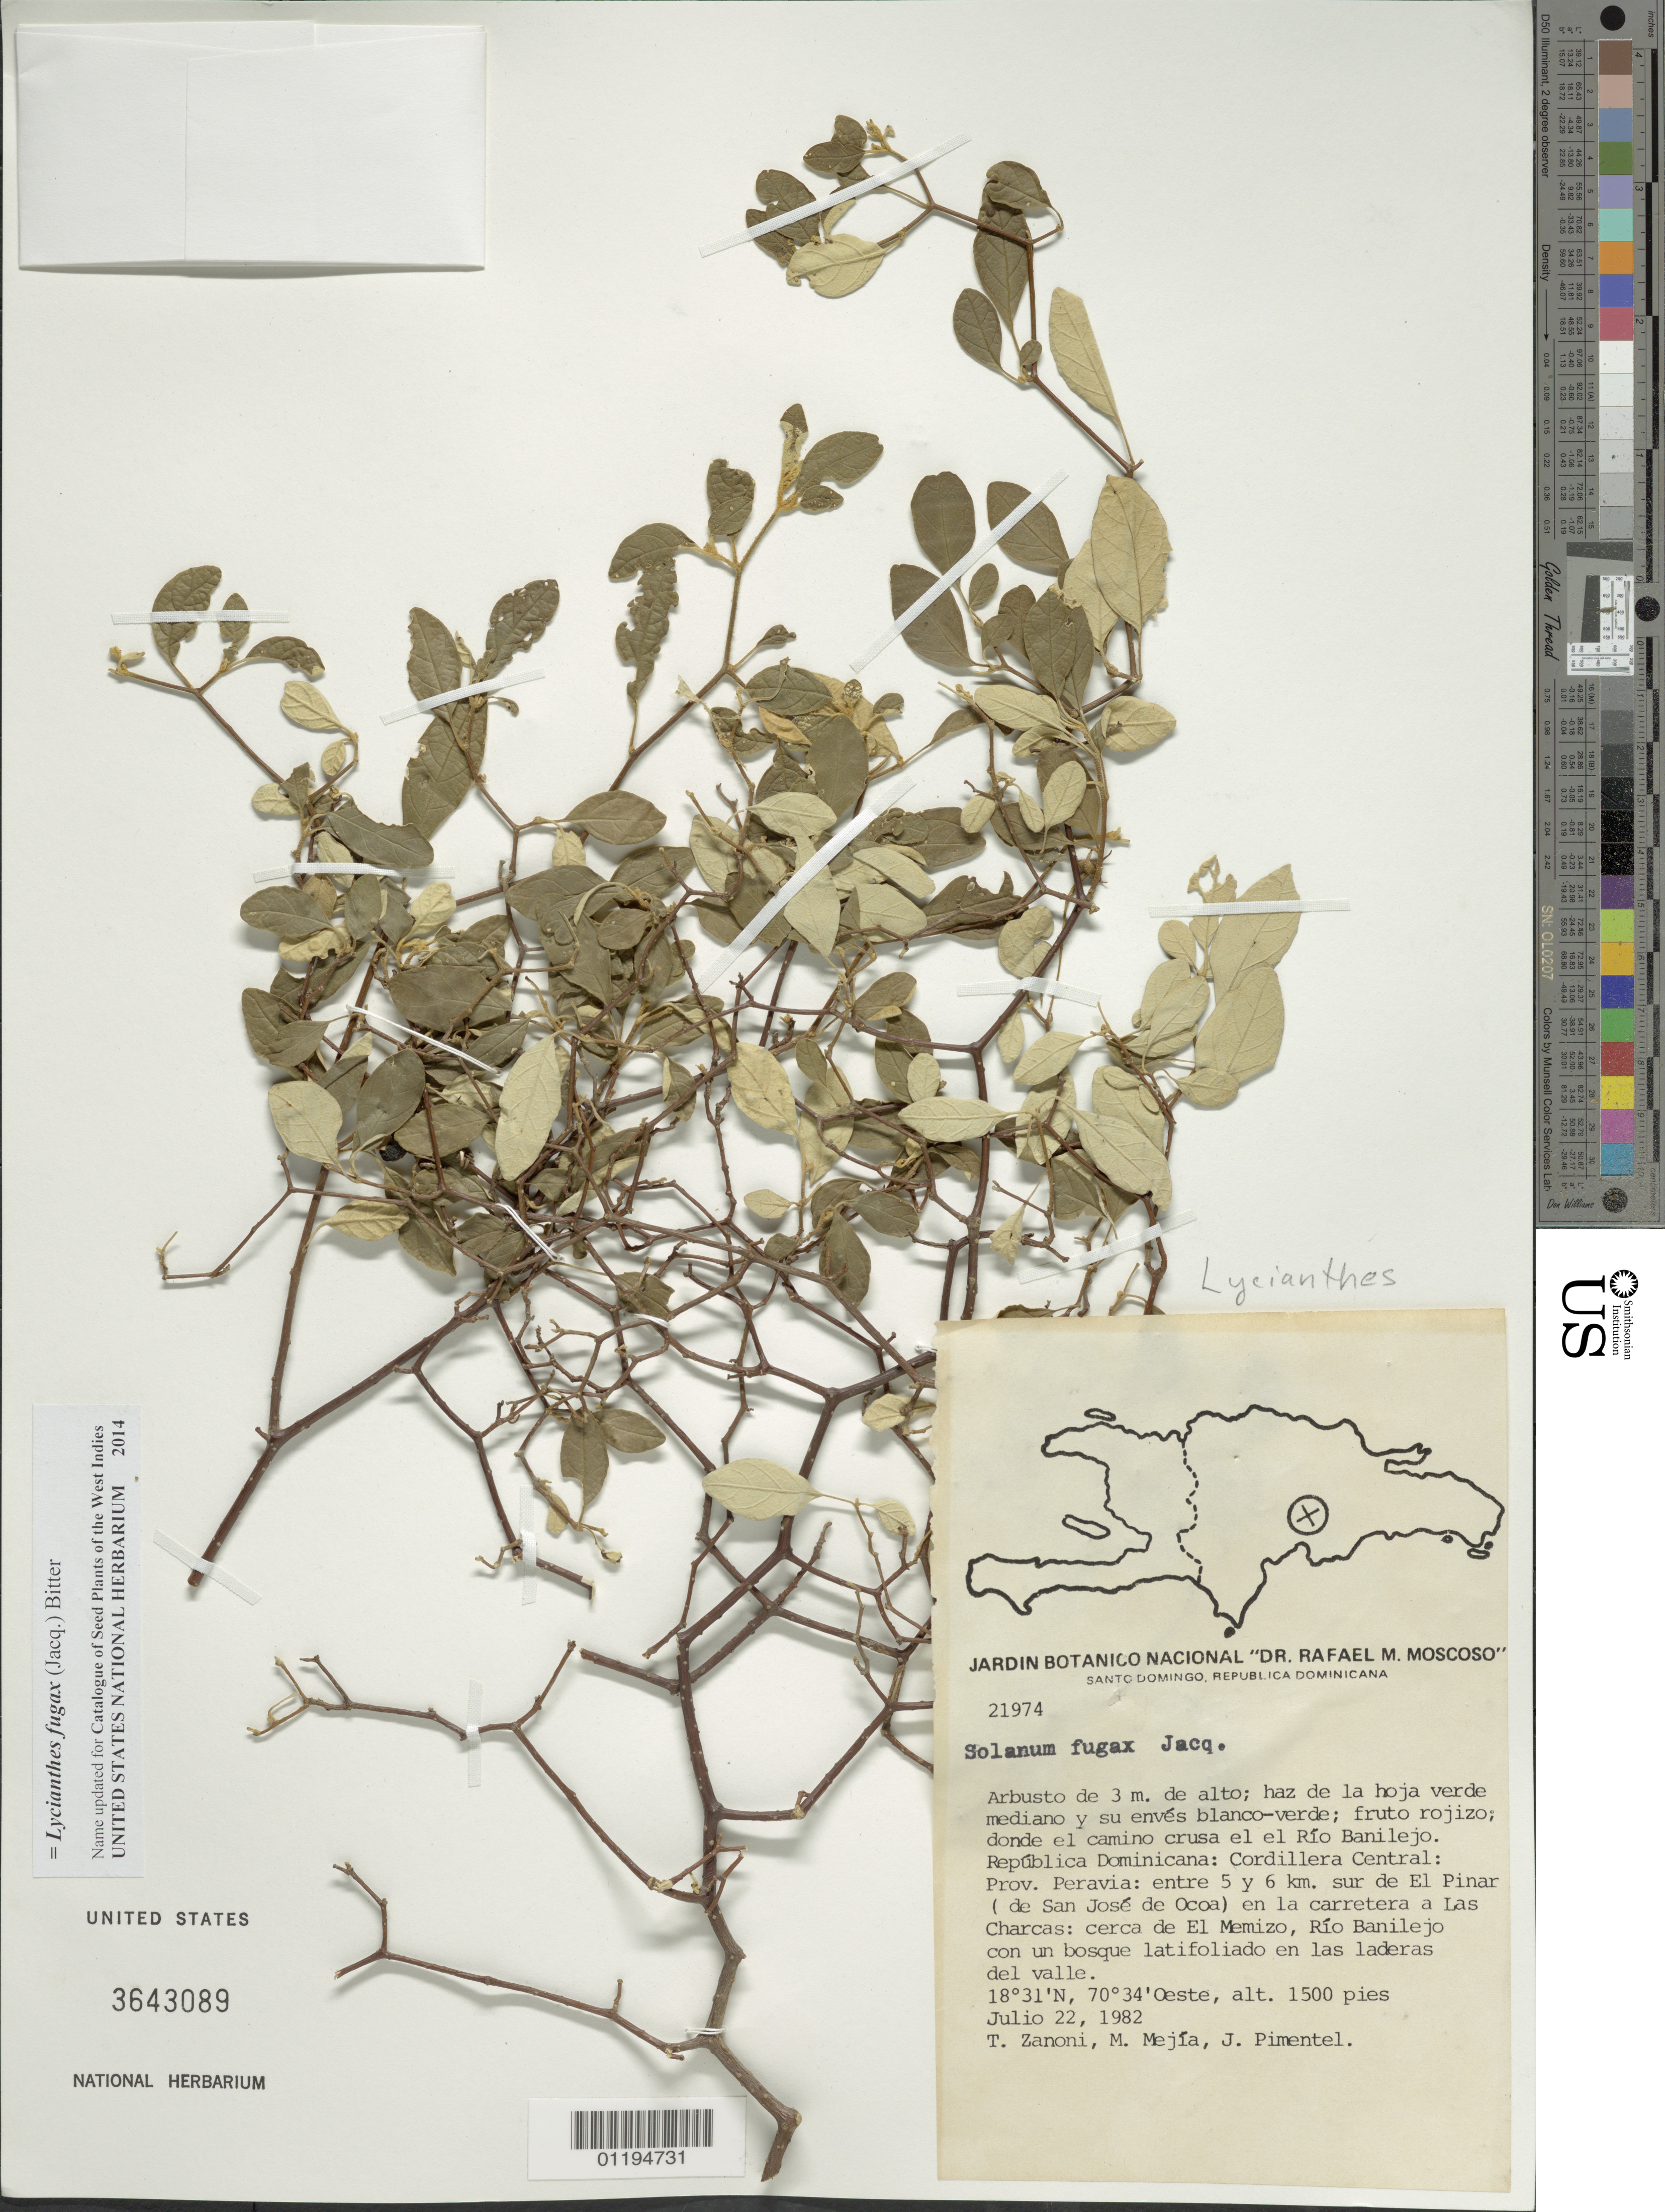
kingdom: Plantae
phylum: Tracheophyta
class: Magnoliopsida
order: Solanales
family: Solanaceae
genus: Lycianthes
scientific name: Lycianthes fugax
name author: (Jacq.) Bitter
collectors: T. A. Zanoni, M. Mejia & J. Pimental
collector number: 21974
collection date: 1882-07-22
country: Dominican Republic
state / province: Peravia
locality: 5-6km S of El Pinar on the rd to Las Charcas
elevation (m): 457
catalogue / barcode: US 3643089